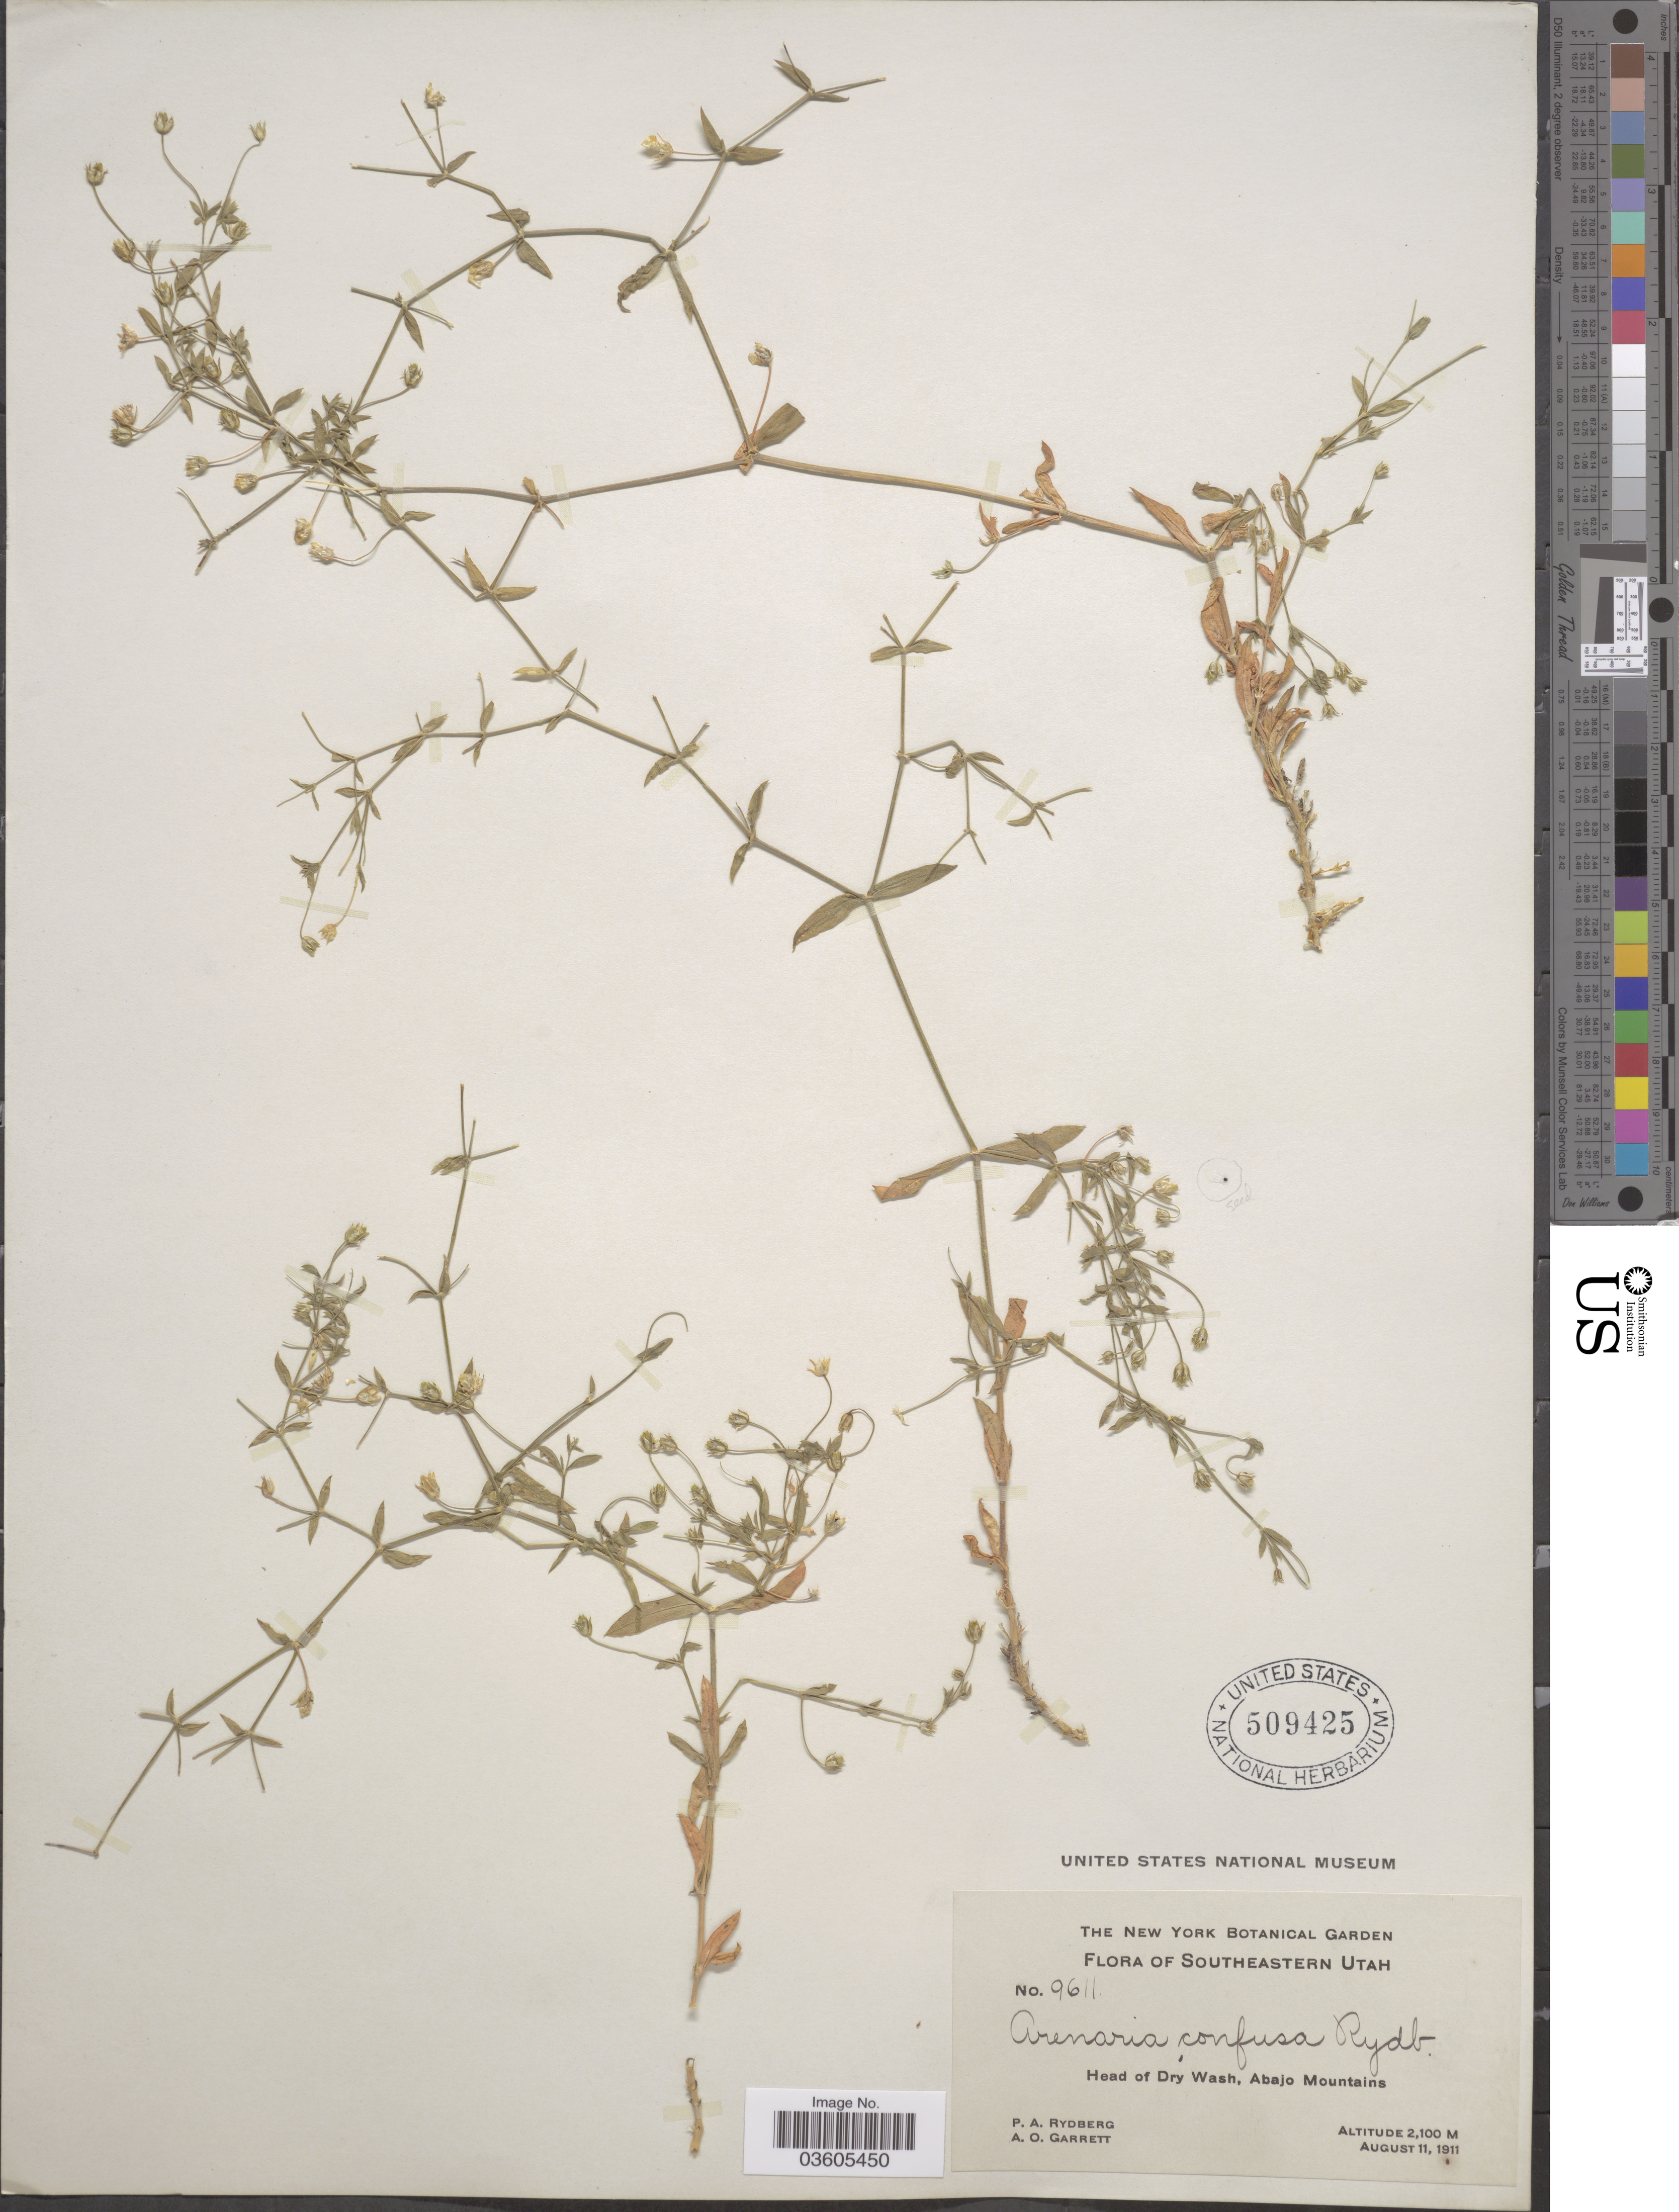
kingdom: Plantae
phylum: Tracheophyta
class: Magnoliopsida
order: Caryophyllales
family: Caryophyllaceae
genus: Arenaria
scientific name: Arenaria confusa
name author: Rydb.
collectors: P. A. Rydberg & A. O. Garrett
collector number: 9611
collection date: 1911-08-11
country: United States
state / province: Utah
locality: Southeastern Utah. Head of Dry Wash, Abajo Mountains.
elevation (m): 2100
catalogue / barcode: US 509425